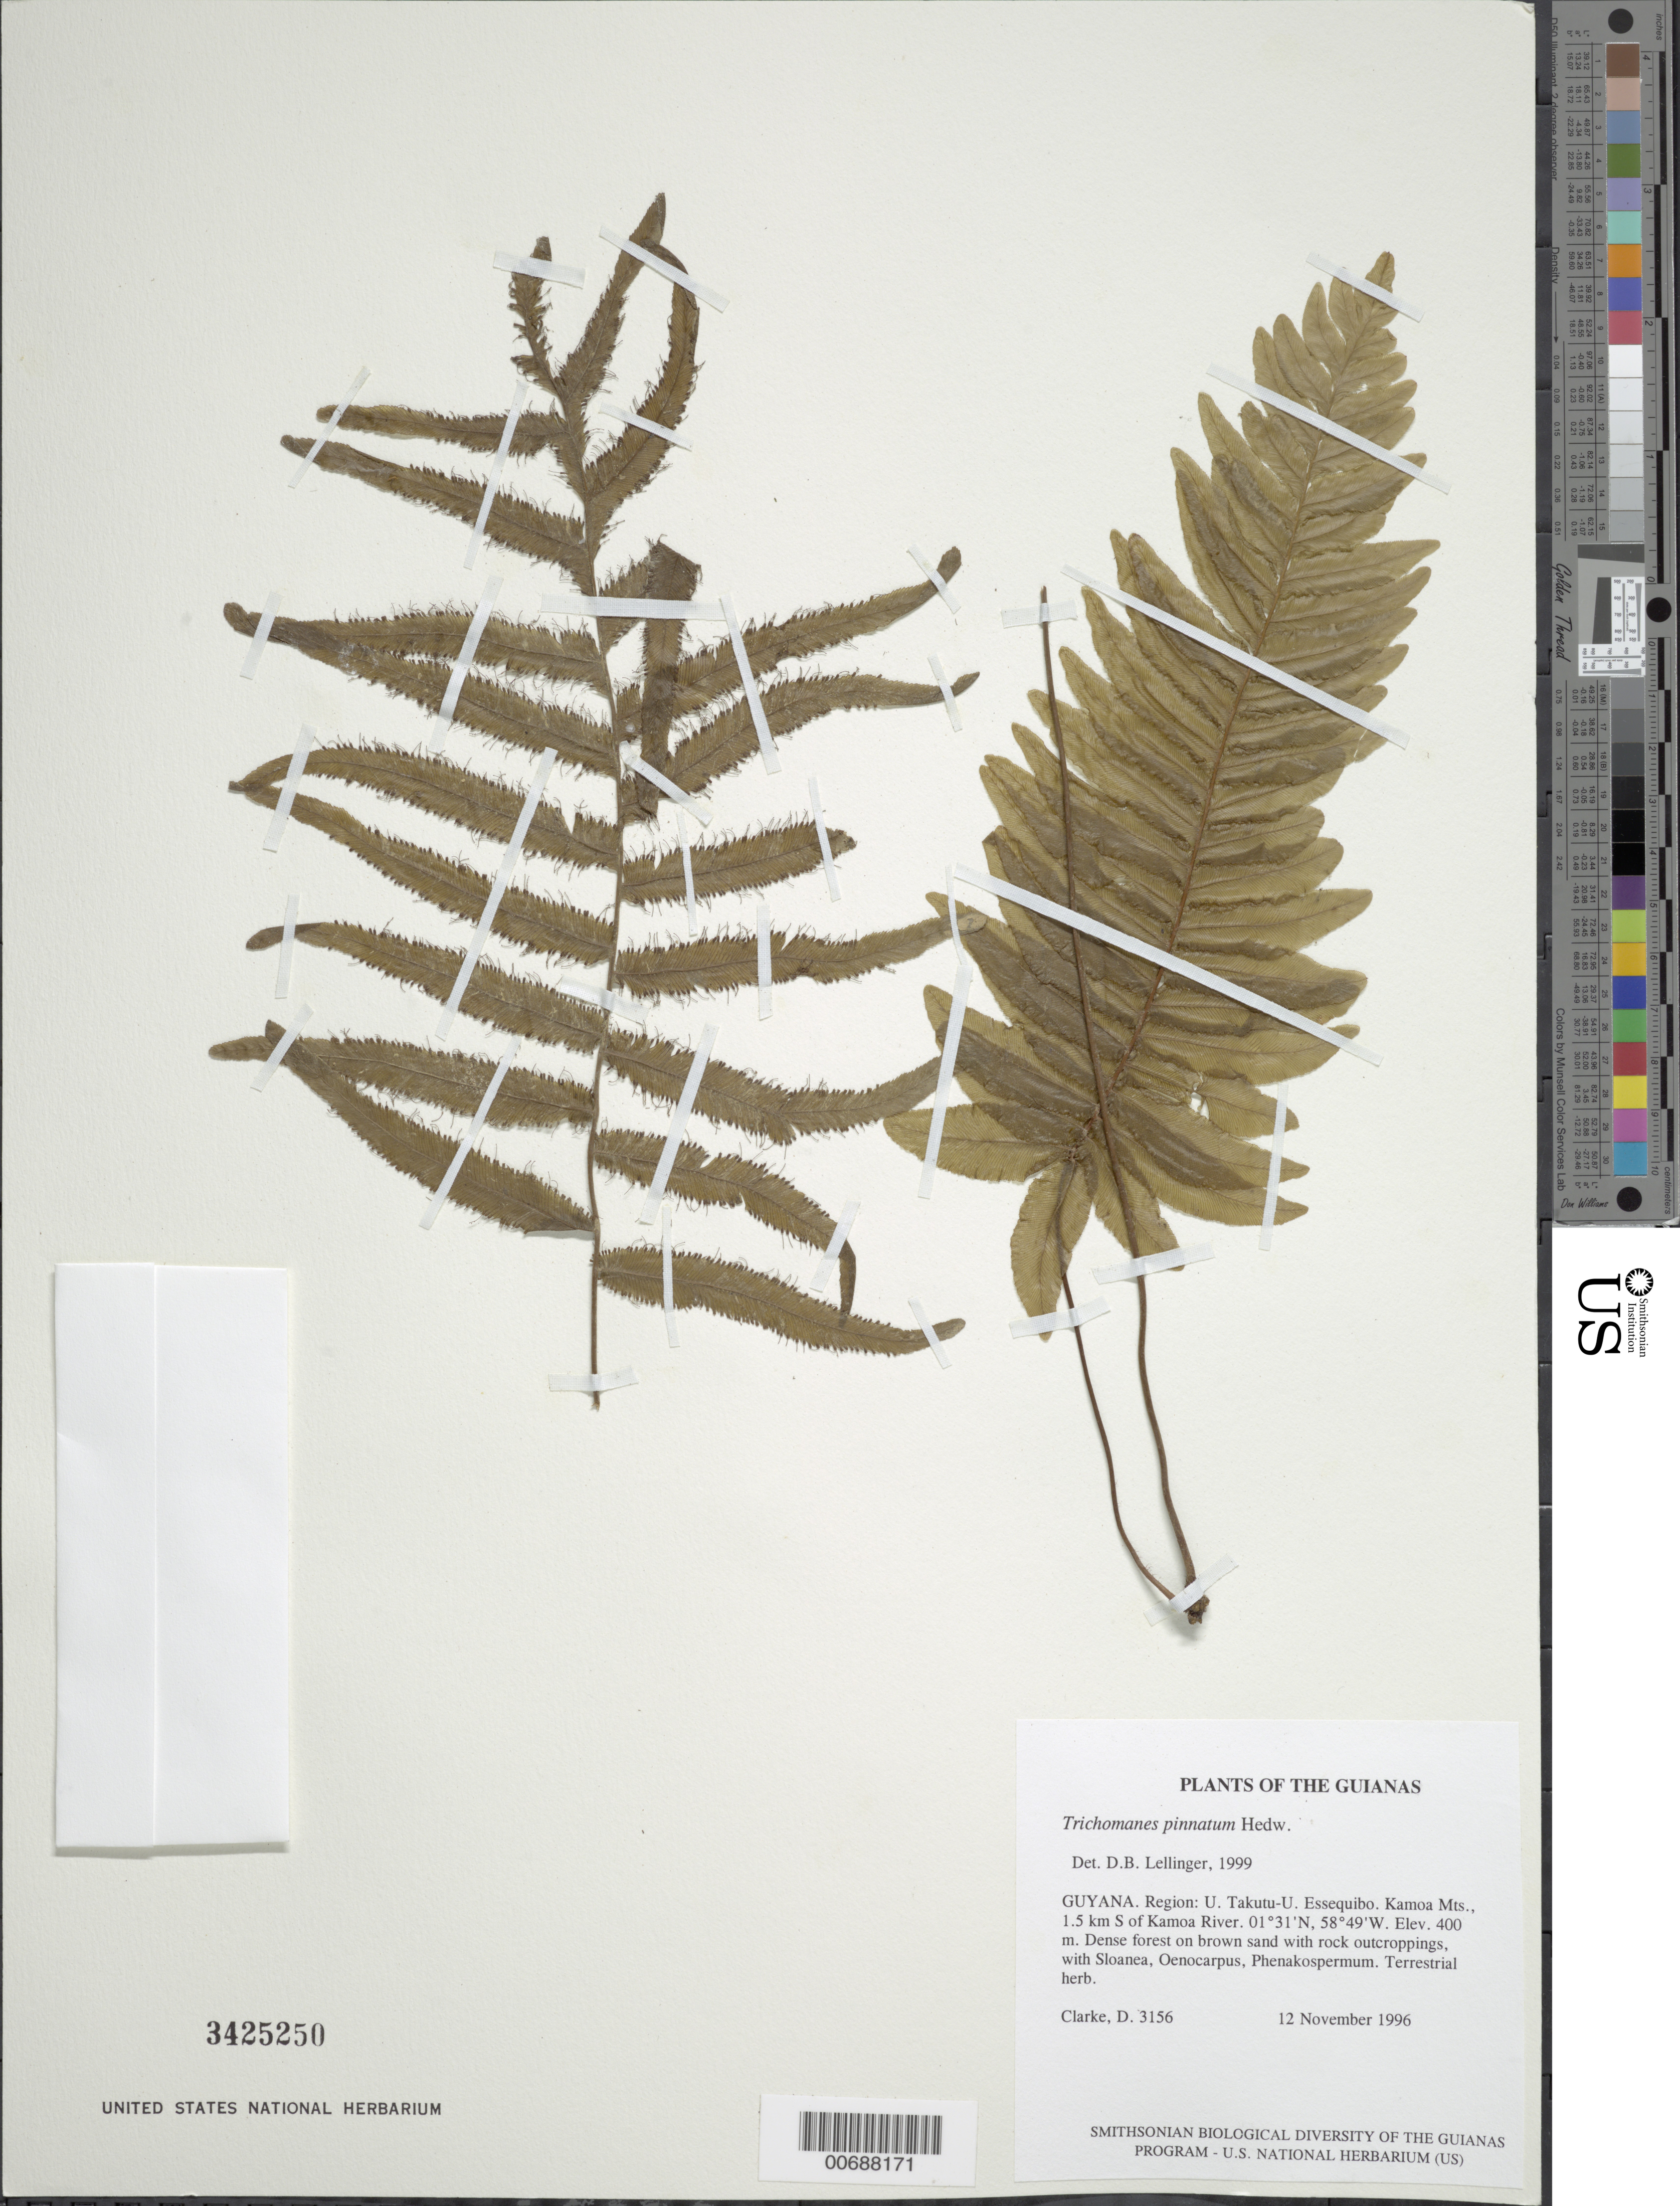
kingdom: Plantae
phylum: Tracheophyta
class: Polypodiopsida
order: Hymenophyllales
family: Hymenophyllaceae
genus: Trichomanes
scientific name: Trichomanes pinnatum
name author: Hedw.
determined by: Lellinger, David B., (BOT), Smithsonian Institution - National Museum of Natural History (UNITED STATES)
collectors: H. D. Clarke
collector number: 3156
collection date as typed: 12 November 1996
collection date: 1996-11-12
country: Guyana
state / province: U. Takutu-U. Essequibo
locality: Kamoa Mts., 1.5 km S of Kamoa River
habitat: Dense forest on brown sand with rock outcroppings, with Sloanea, Oenocarpus, Phenakospermum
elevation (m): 400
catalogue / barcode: US 3425250